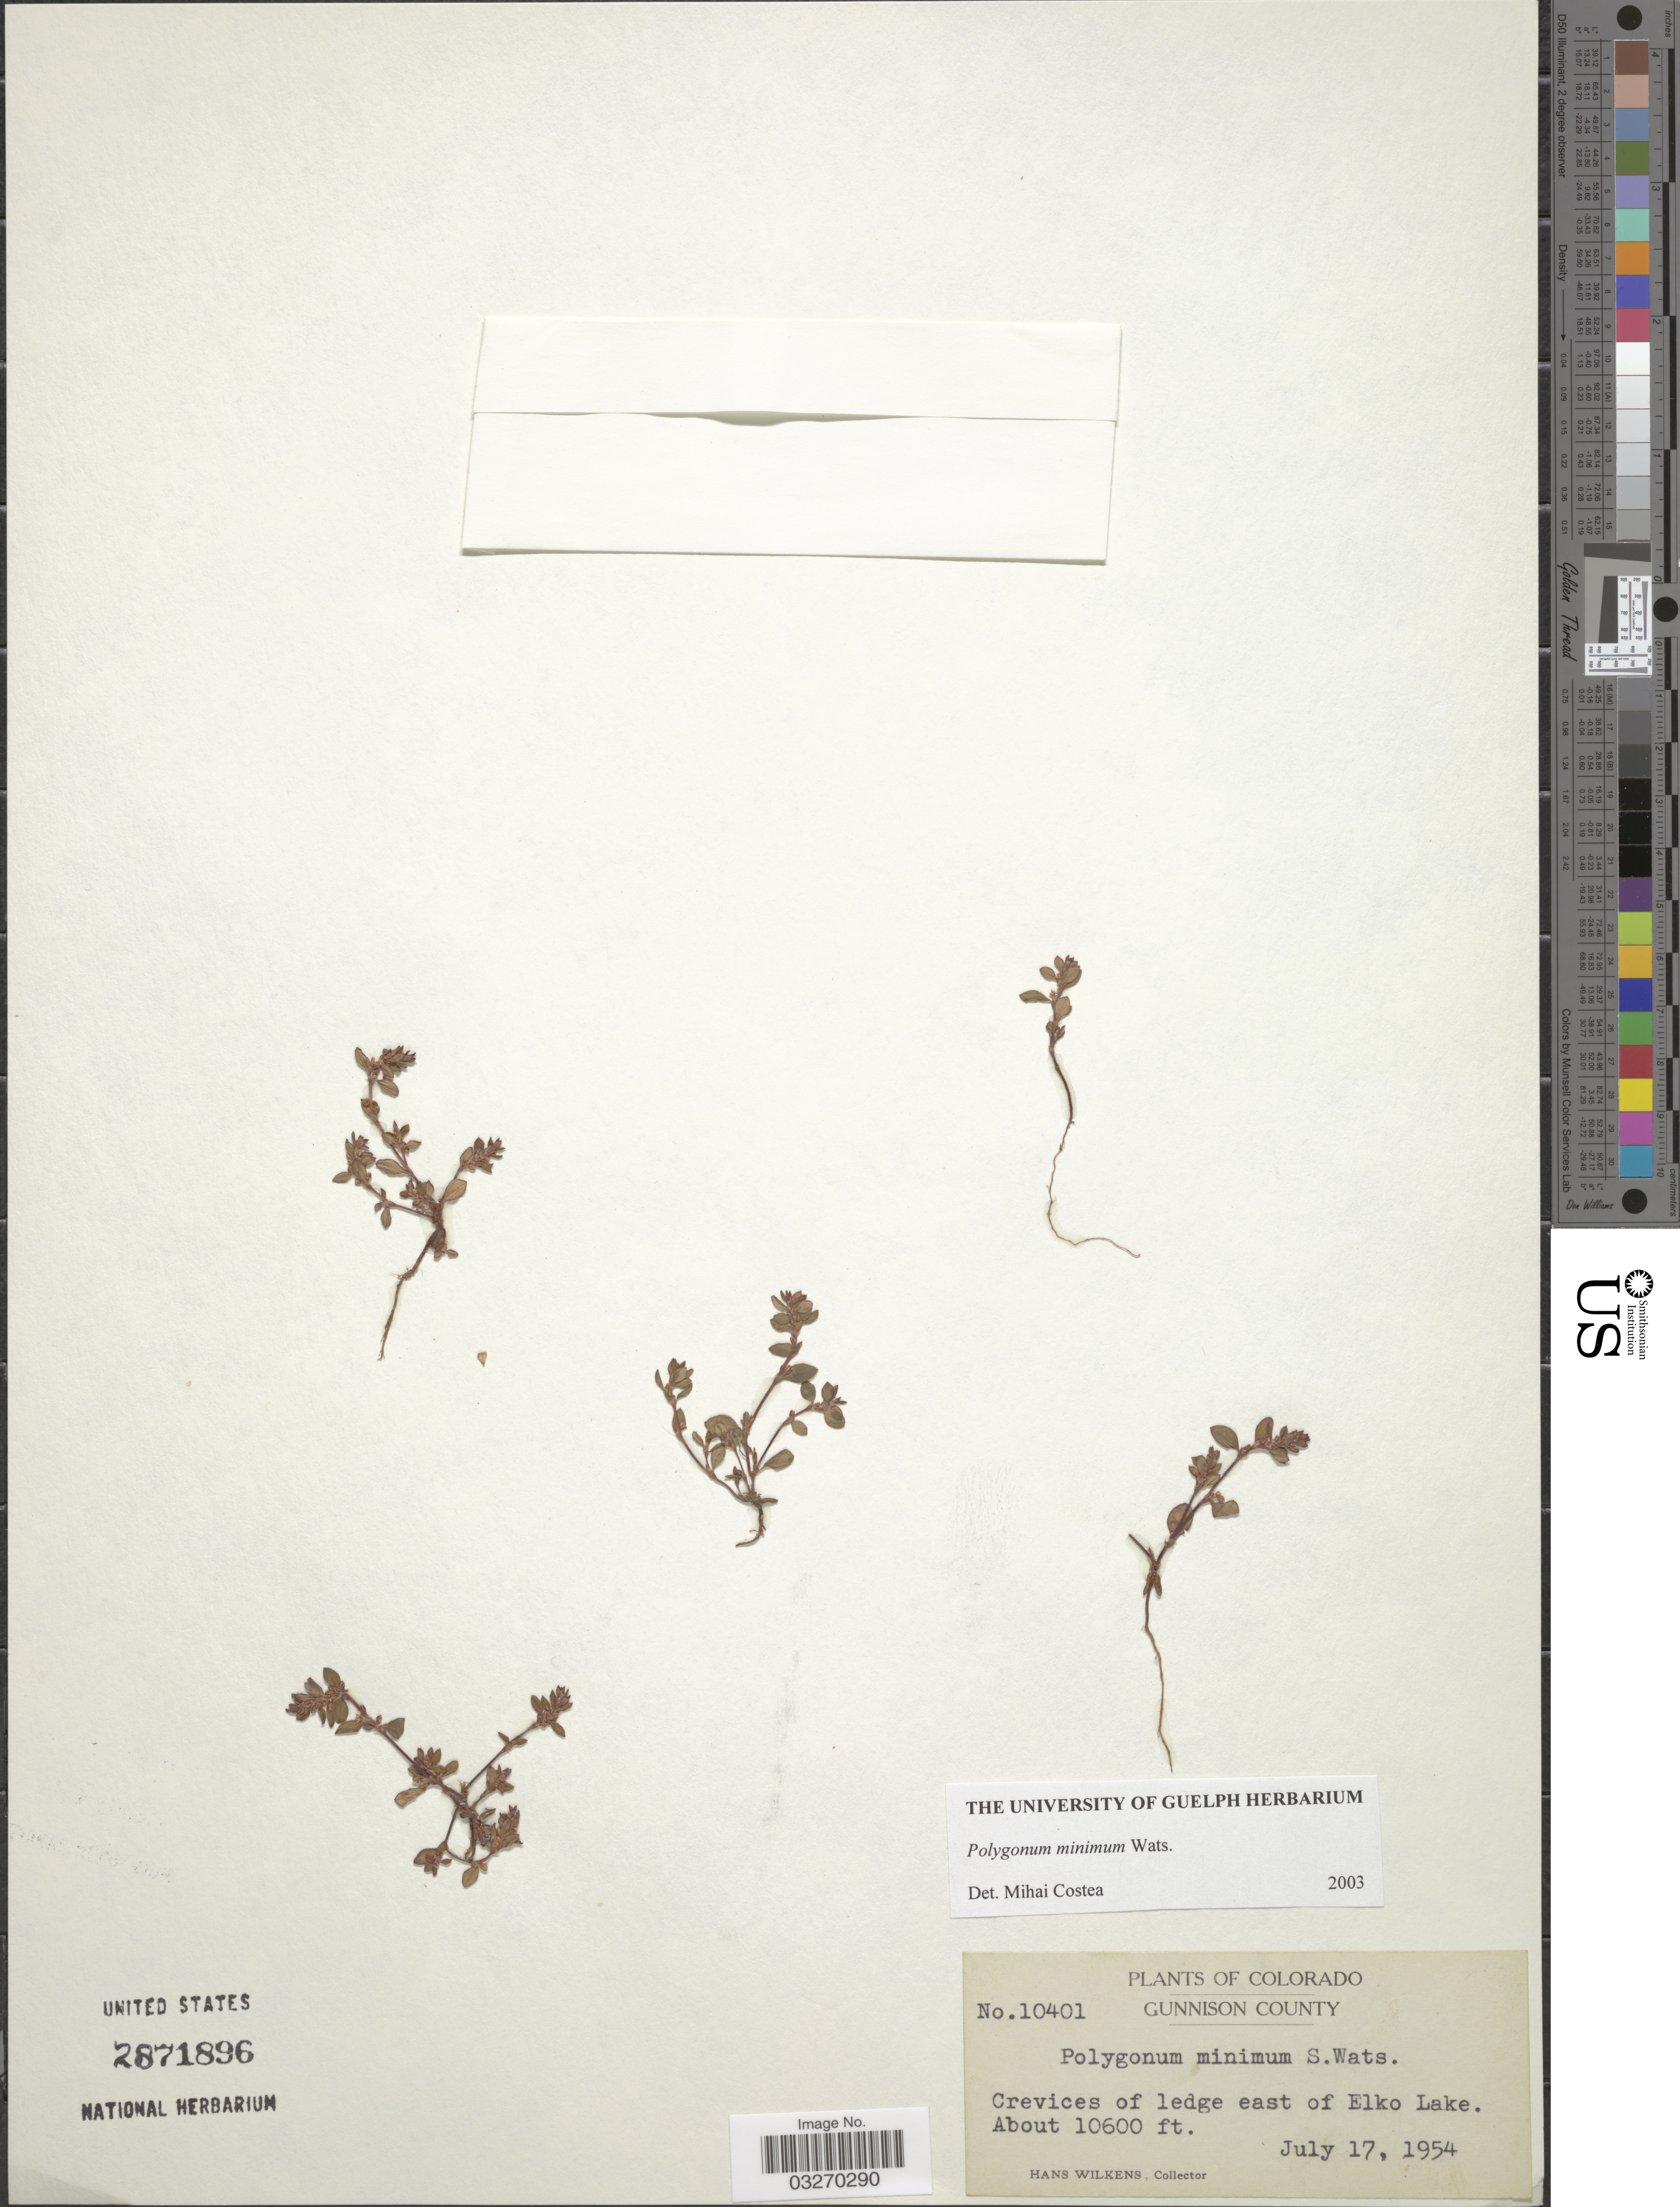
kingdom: Plantae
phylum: Tracheophyta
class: Magnoliopsida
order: Caryophyllales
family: Polygonaceae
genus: Polygonum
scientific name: Polygonum minimum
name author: S. Watson in C. King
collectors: H. Wilkens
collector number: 10401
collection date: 1954-07-17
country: United States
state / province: Colorado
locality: Gunnison County. Crevices of ledge east of Elko Lake.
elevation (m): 3231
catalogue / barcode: US 2871896